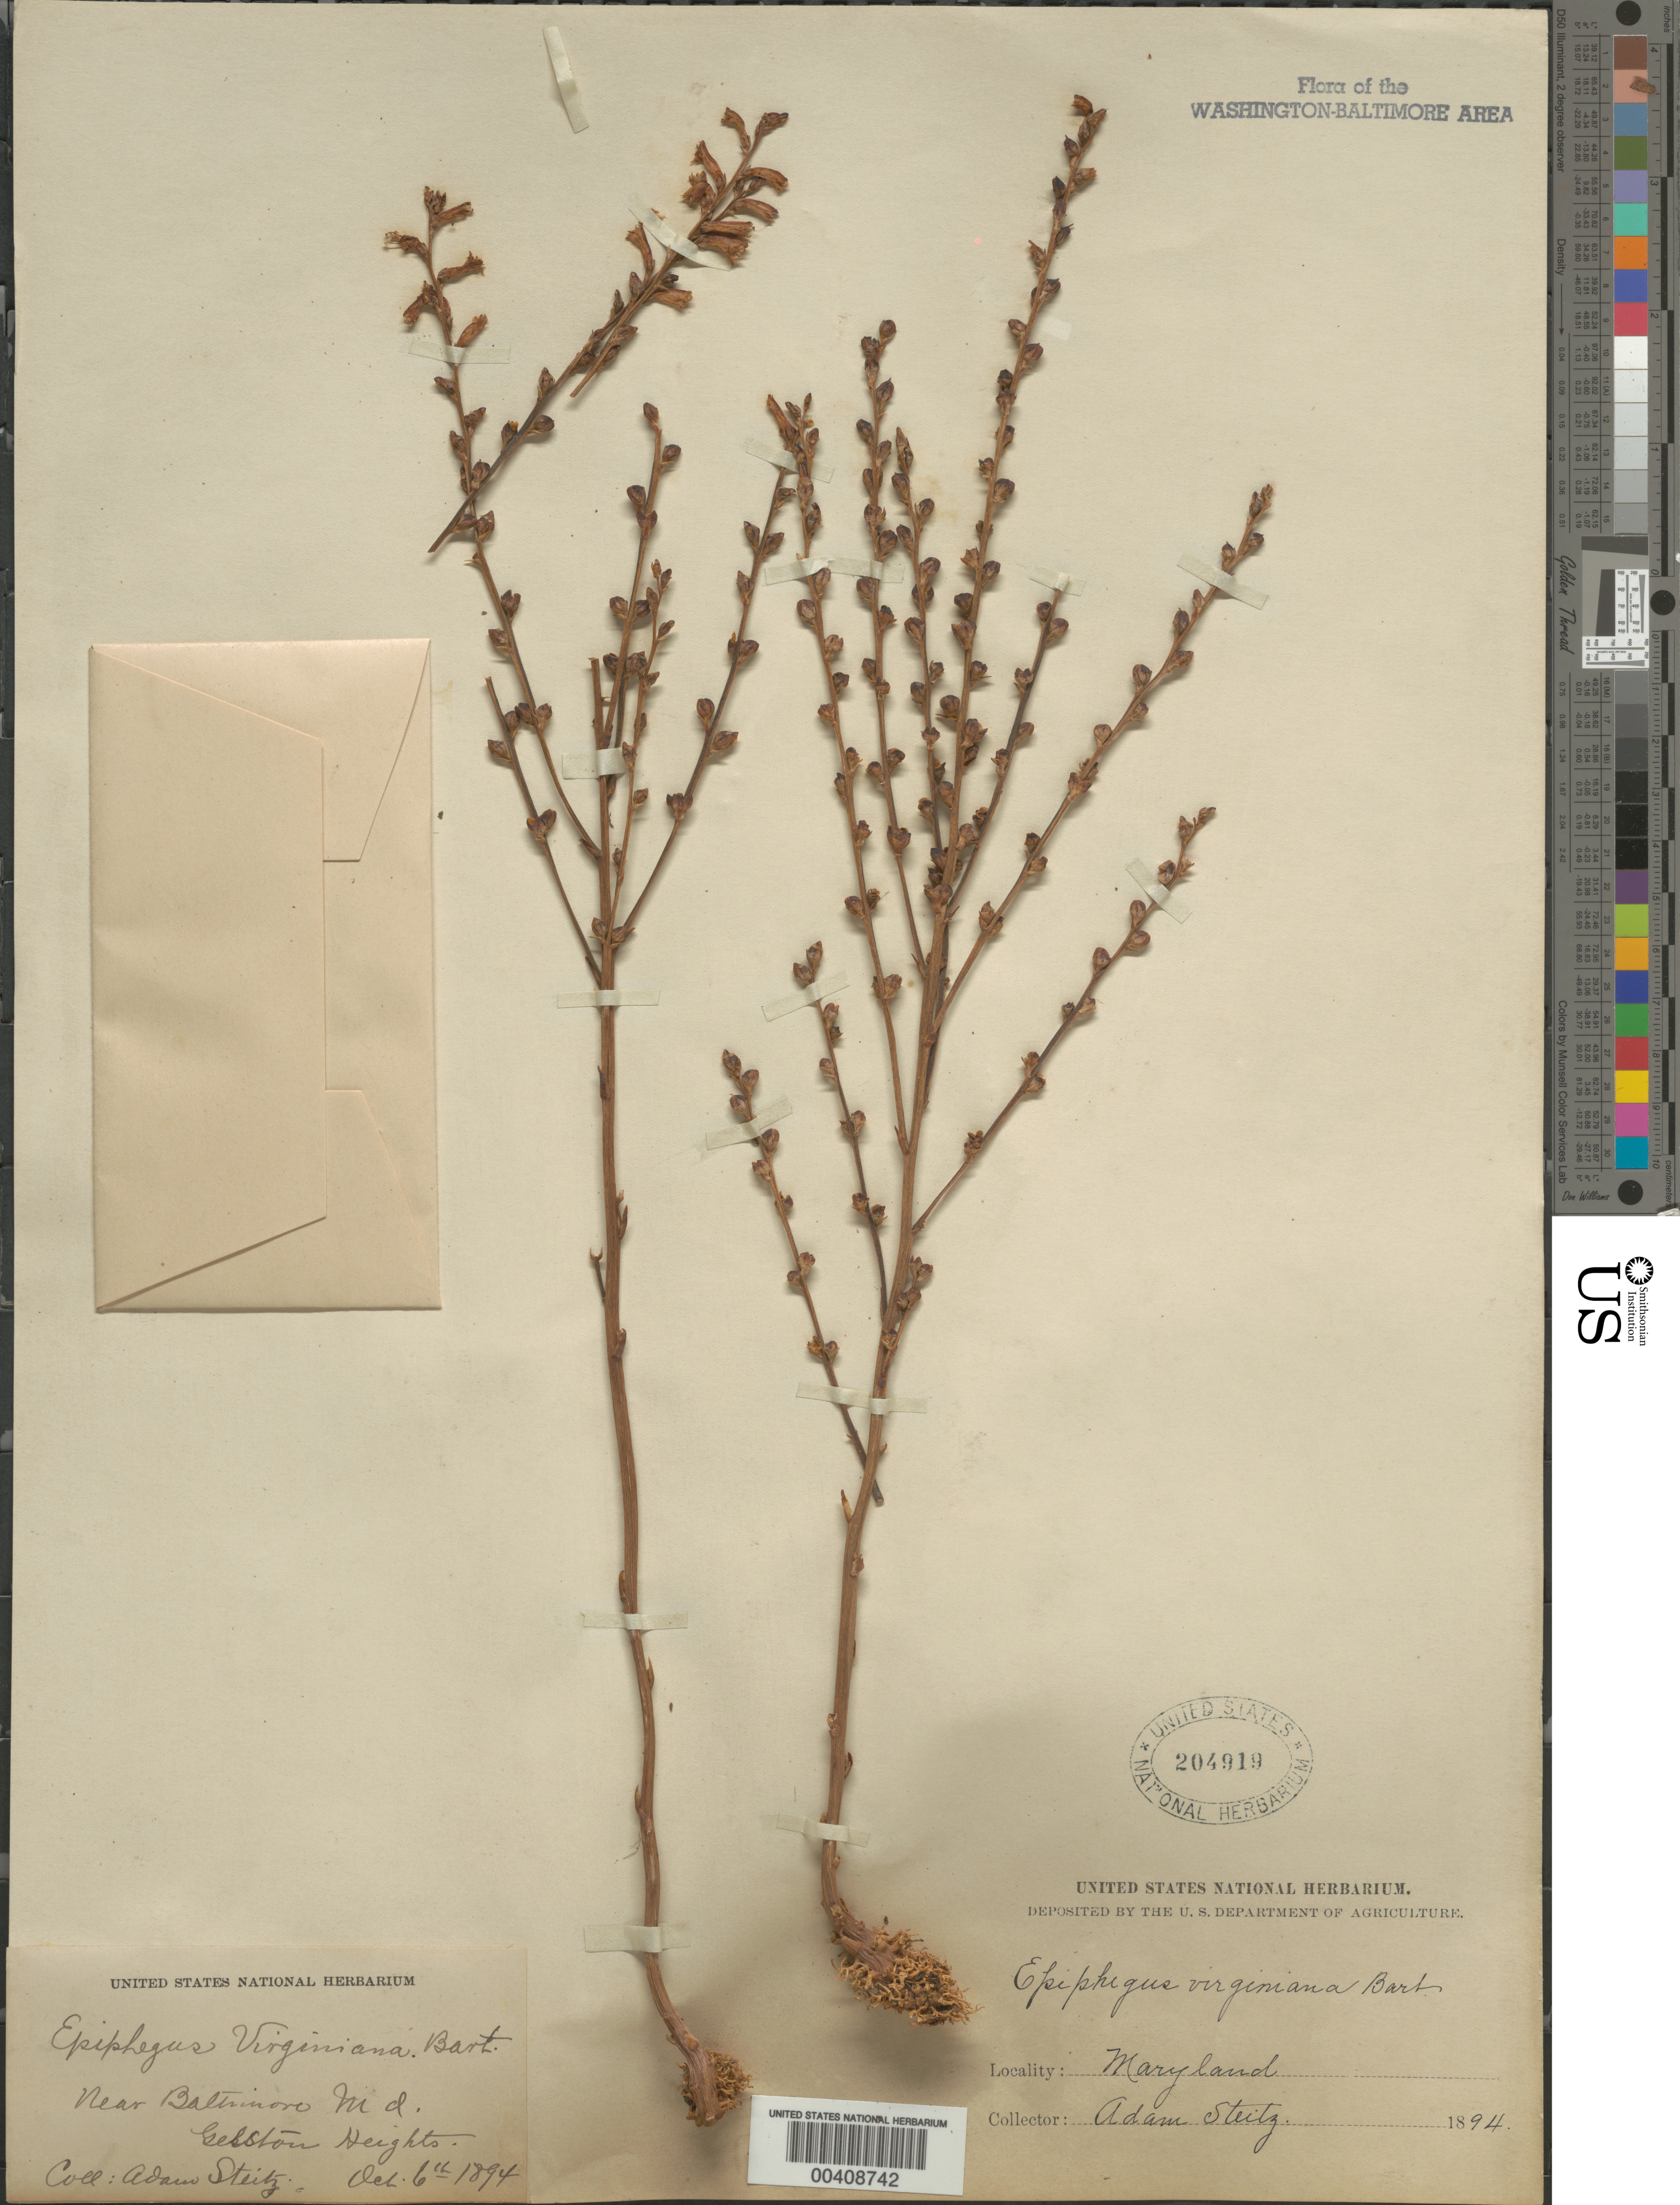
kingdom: Plantae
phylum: Tracheophyta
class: Magnoliopsida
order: Lamiales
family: Orobanchaceae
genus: Epifagus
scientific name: Epifagus virginiana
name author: (L.) W.P.C. Barton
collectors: A. Steitz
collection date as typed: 06 Oct 1894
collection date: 1894-10-06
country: United States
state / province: Maryland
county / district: Baltimore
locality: Near Baltimore, Gelston Heights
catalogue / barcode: US 204919